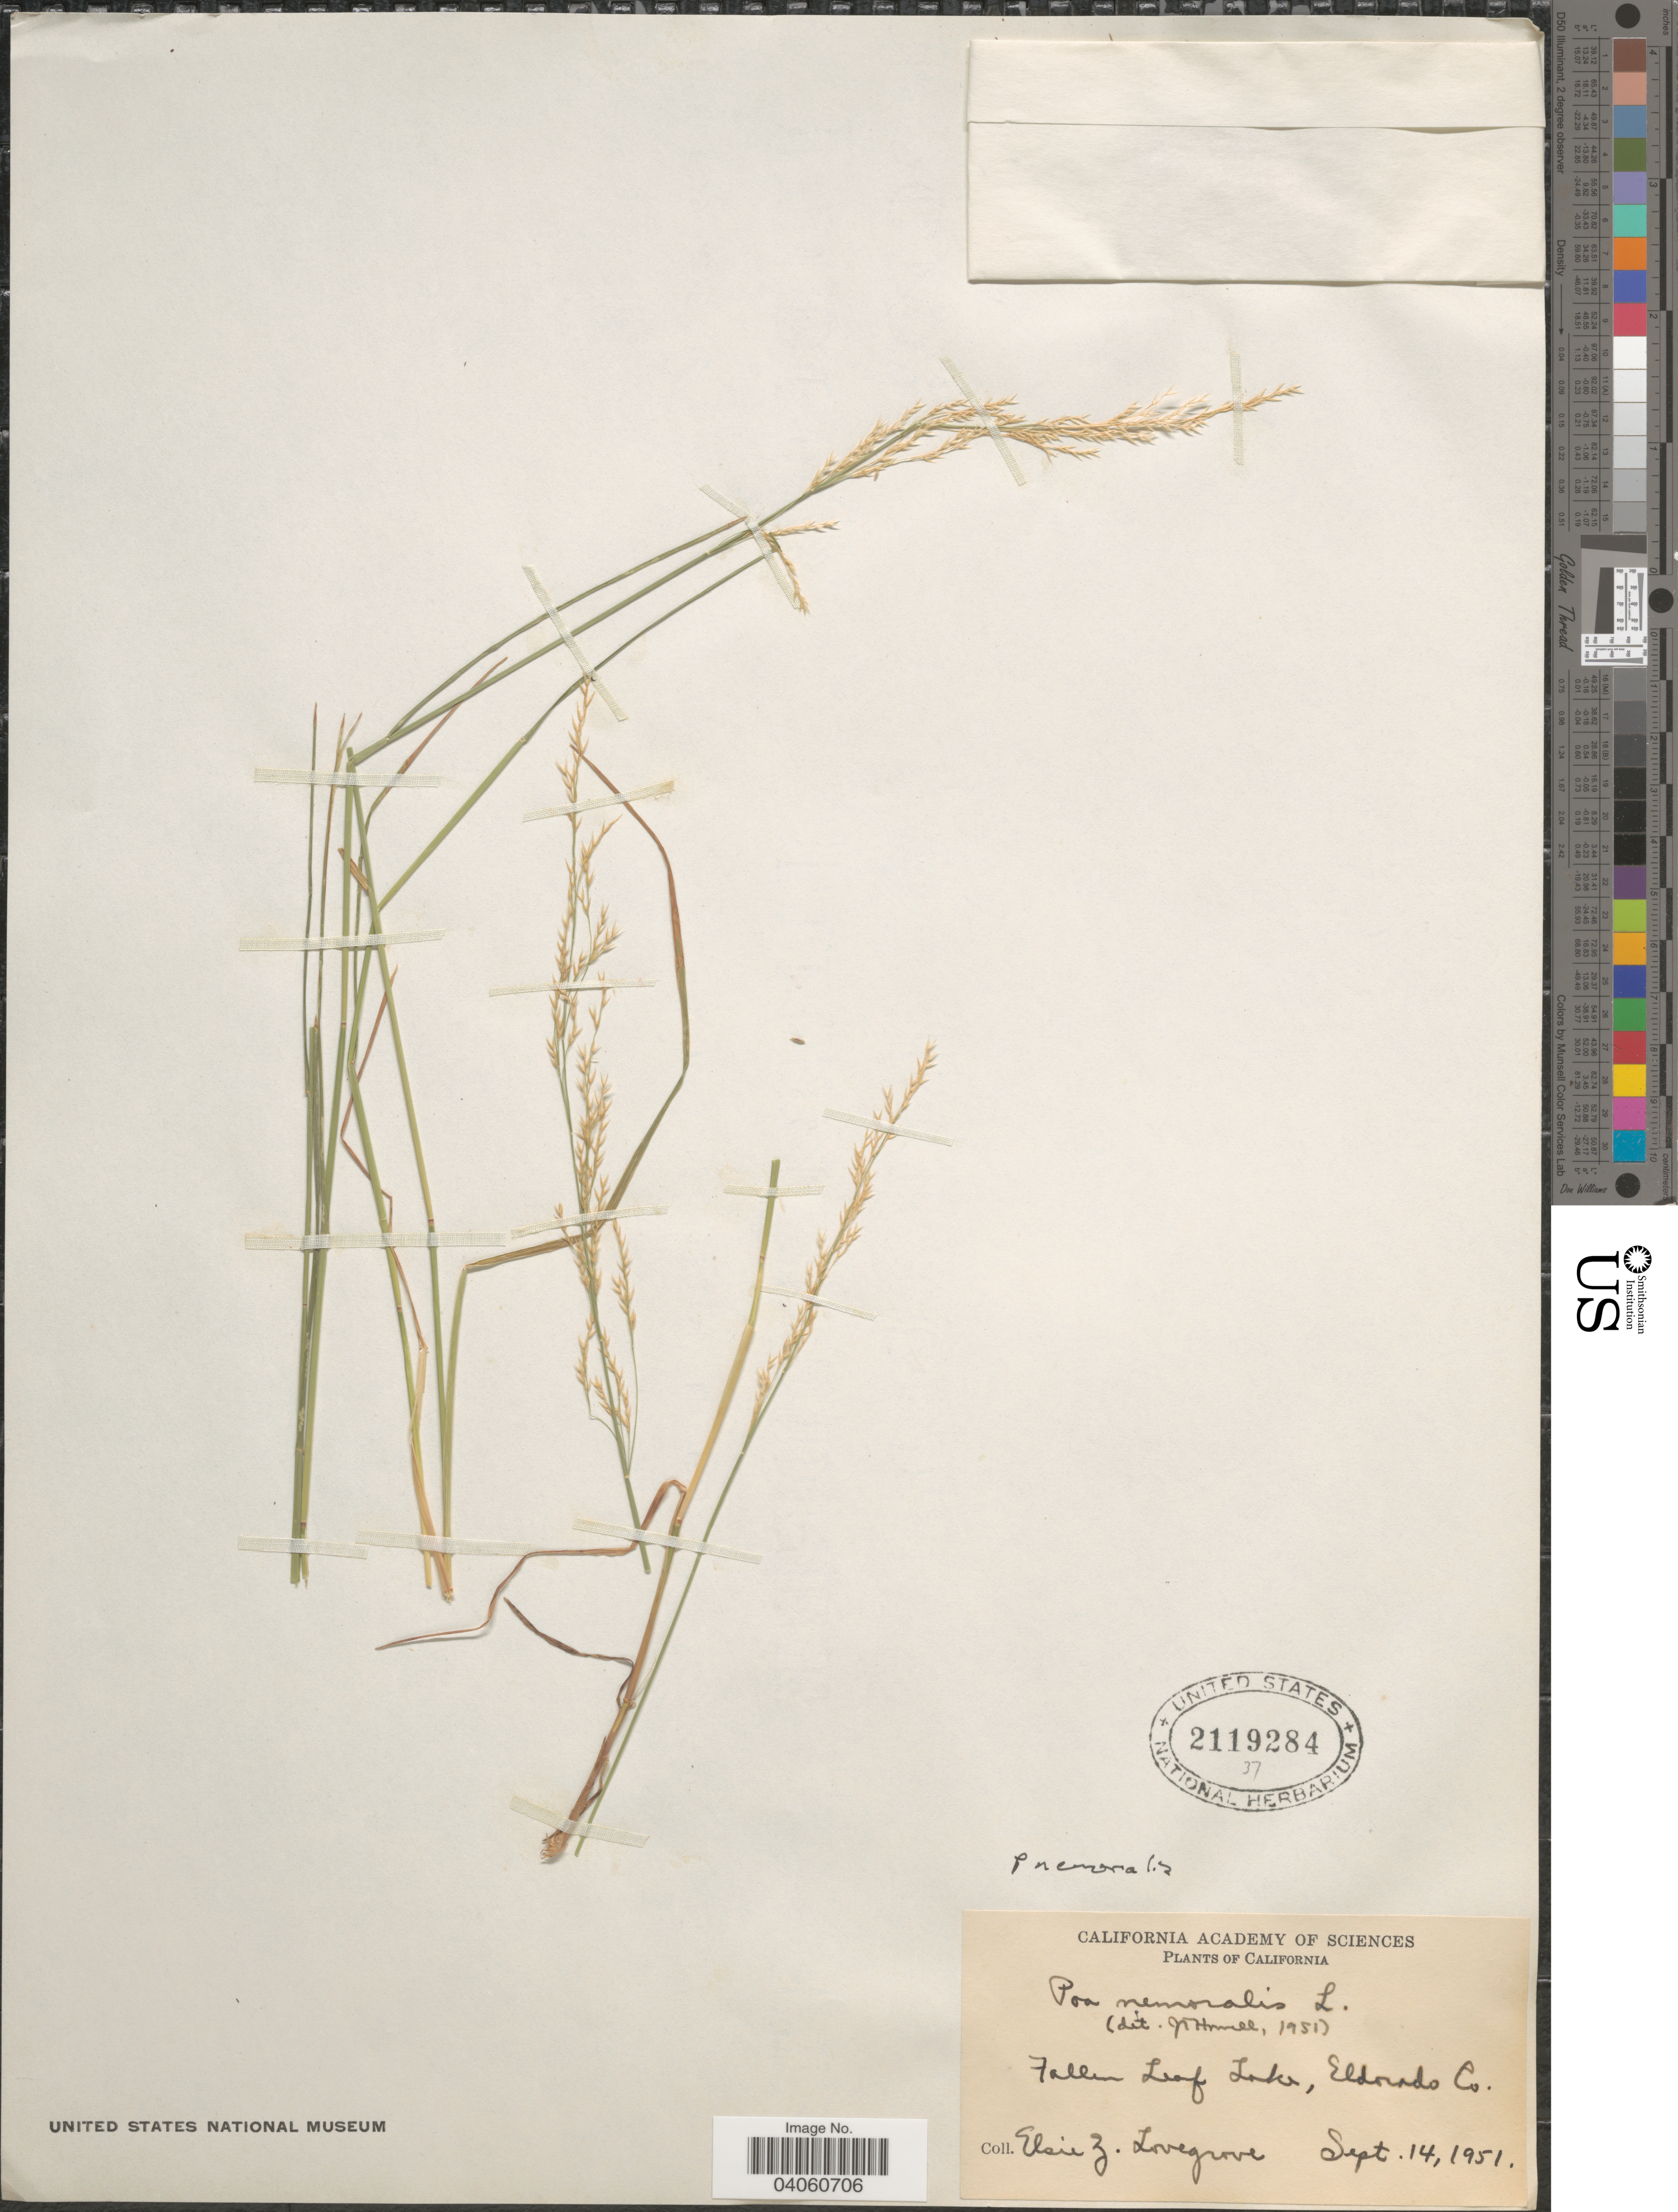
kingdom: Plantae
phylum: Tracheophyta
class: Liliopsida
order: Poales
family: Poaceae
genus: Poa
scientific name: Poa nemoralis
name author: L.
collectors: E. Lovegrove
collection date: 1951-09-14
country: United States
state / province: California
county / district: El Dorado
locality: Fallen Leaf Lake, Eldorado Co.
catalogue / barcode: US 2119284